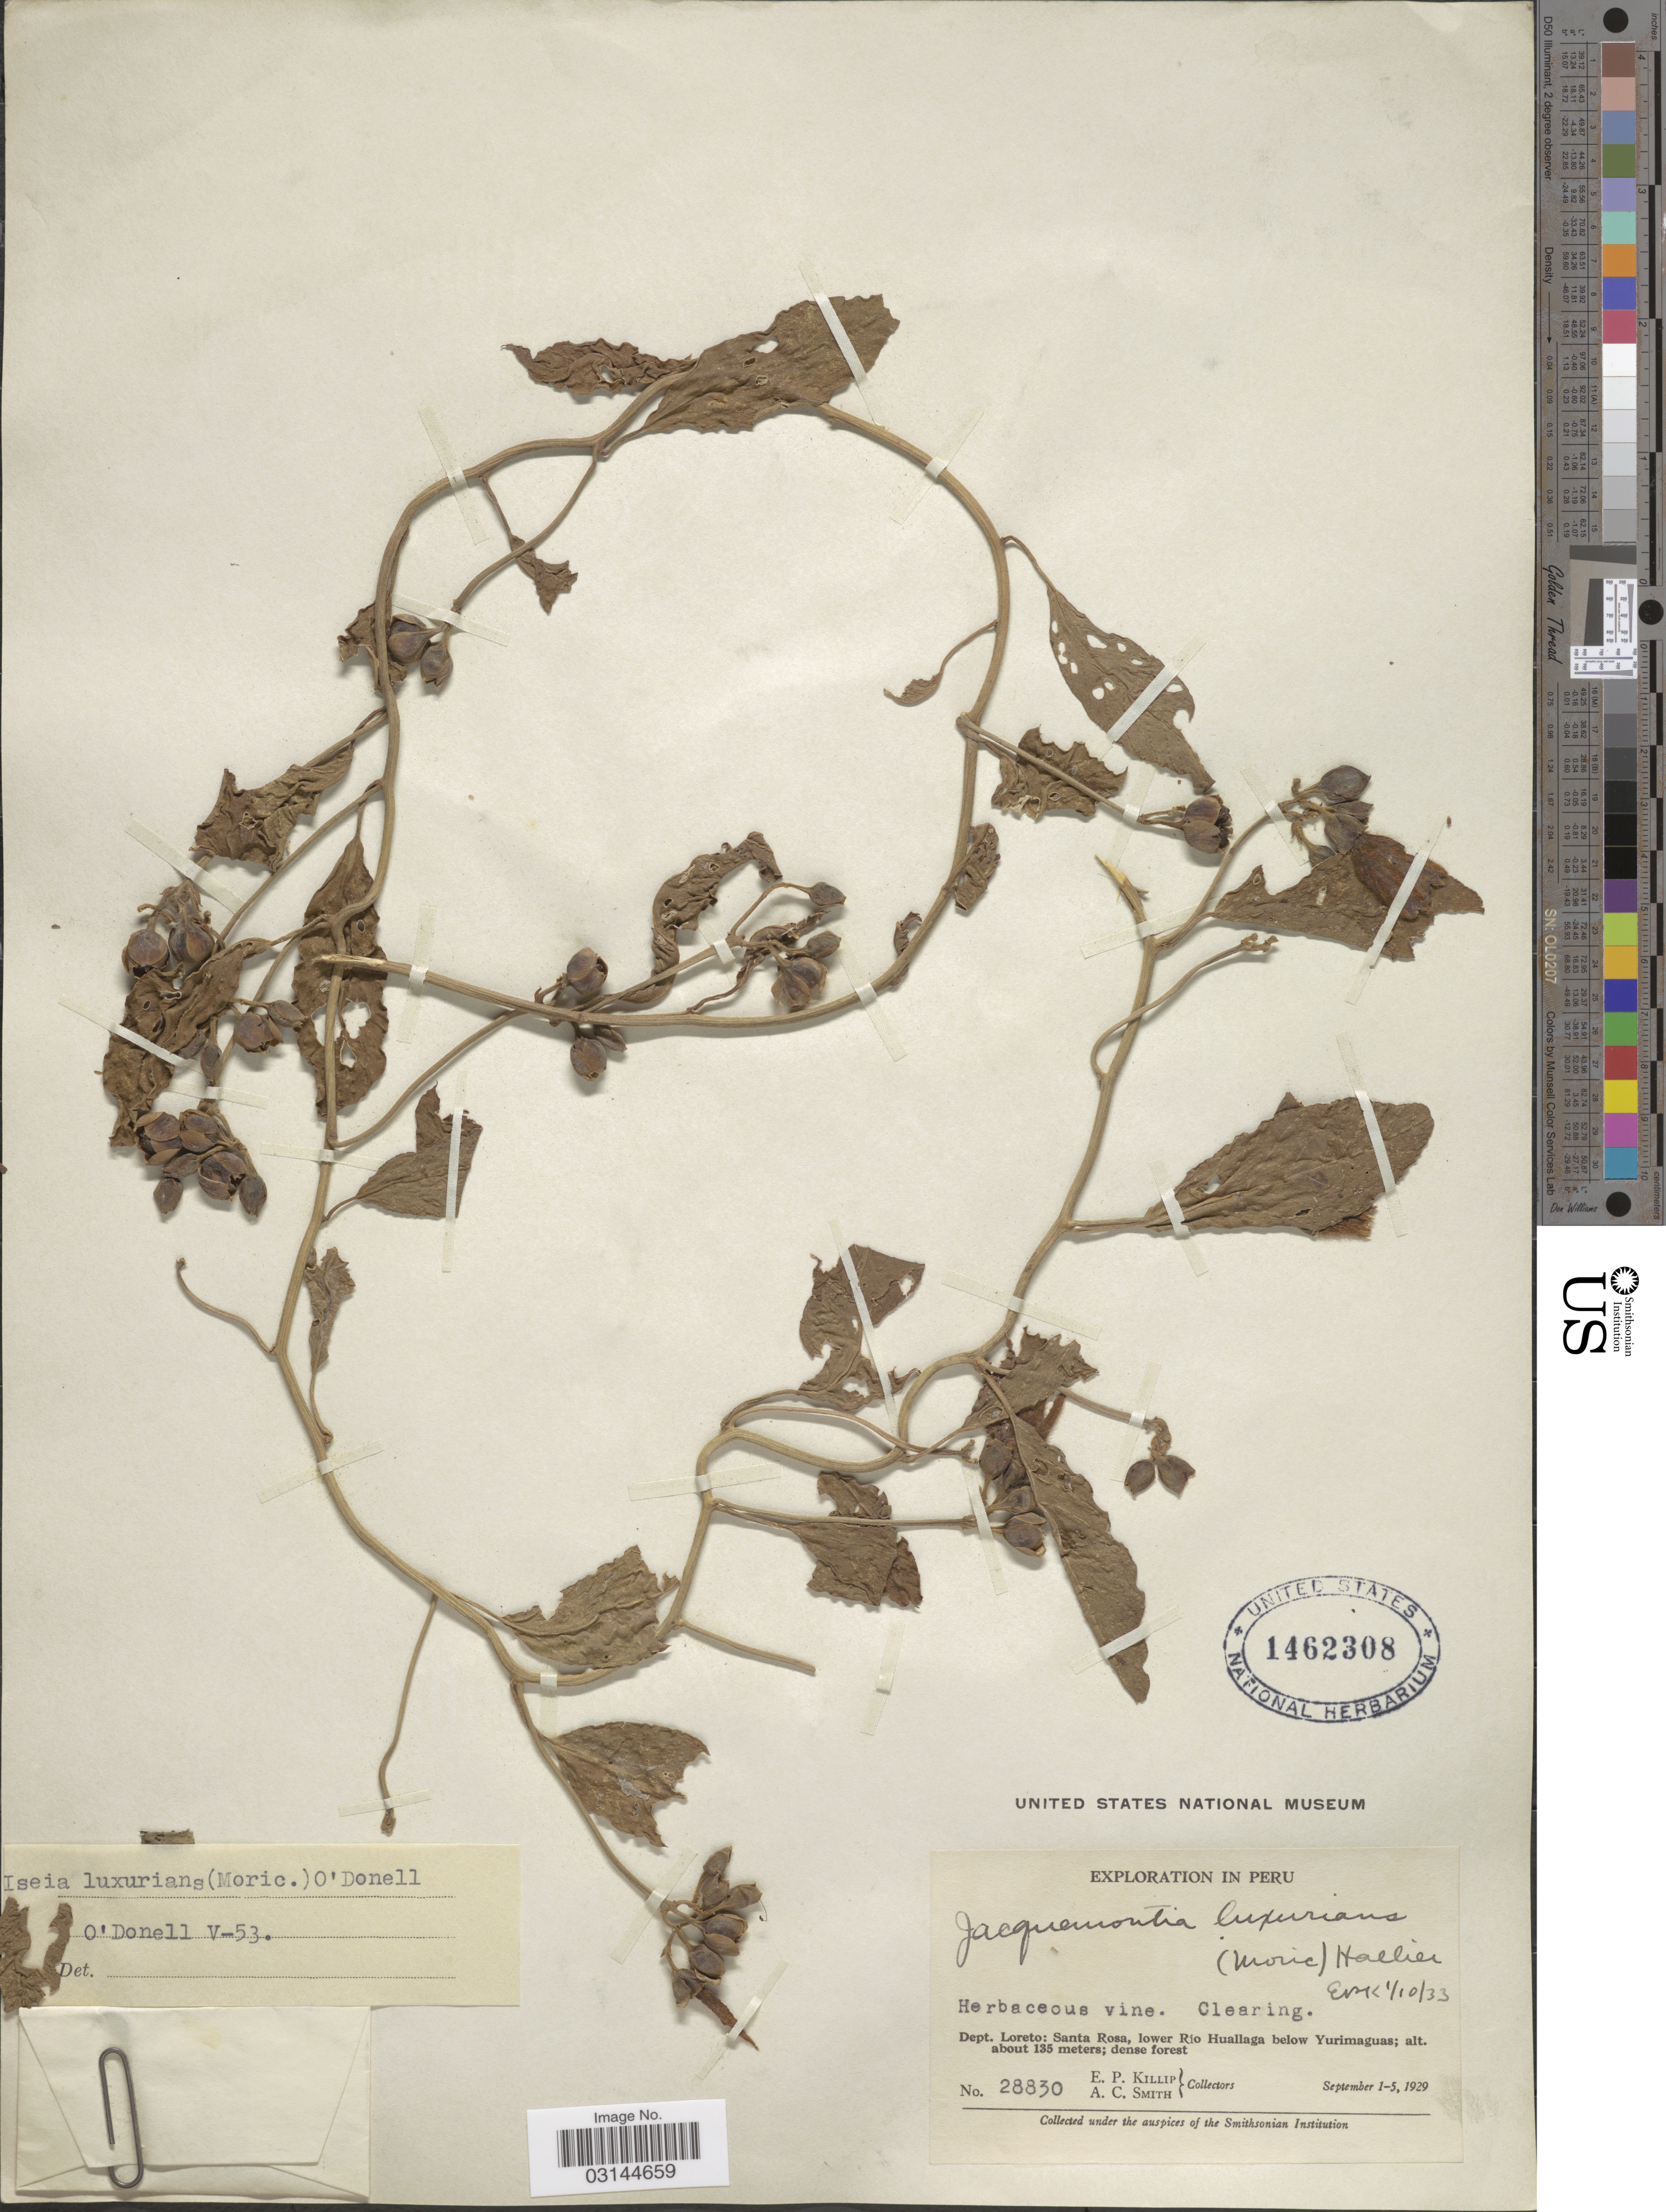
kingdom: Plantae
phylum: Tracheophyta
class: Magnoliopsida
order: Solanales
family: Convolvulaceae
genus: Aniseia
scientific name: Aniseia luxurians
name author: (Moric.) Athiê-Souza & Buril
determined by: Strong, Mark T., (BOT), Smithsonian Institution - National Museum of Natural History (UNITED STATES)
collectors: E. P. Killip & A. C. Smith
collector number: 28830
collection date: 1929-09-01/1929-09-05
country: Peru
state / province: Loreto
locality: Dept. Loreto: Santa Rosa, lower Río Huallaga below Yurimaguas.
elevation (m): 135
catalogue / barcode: US 1462308